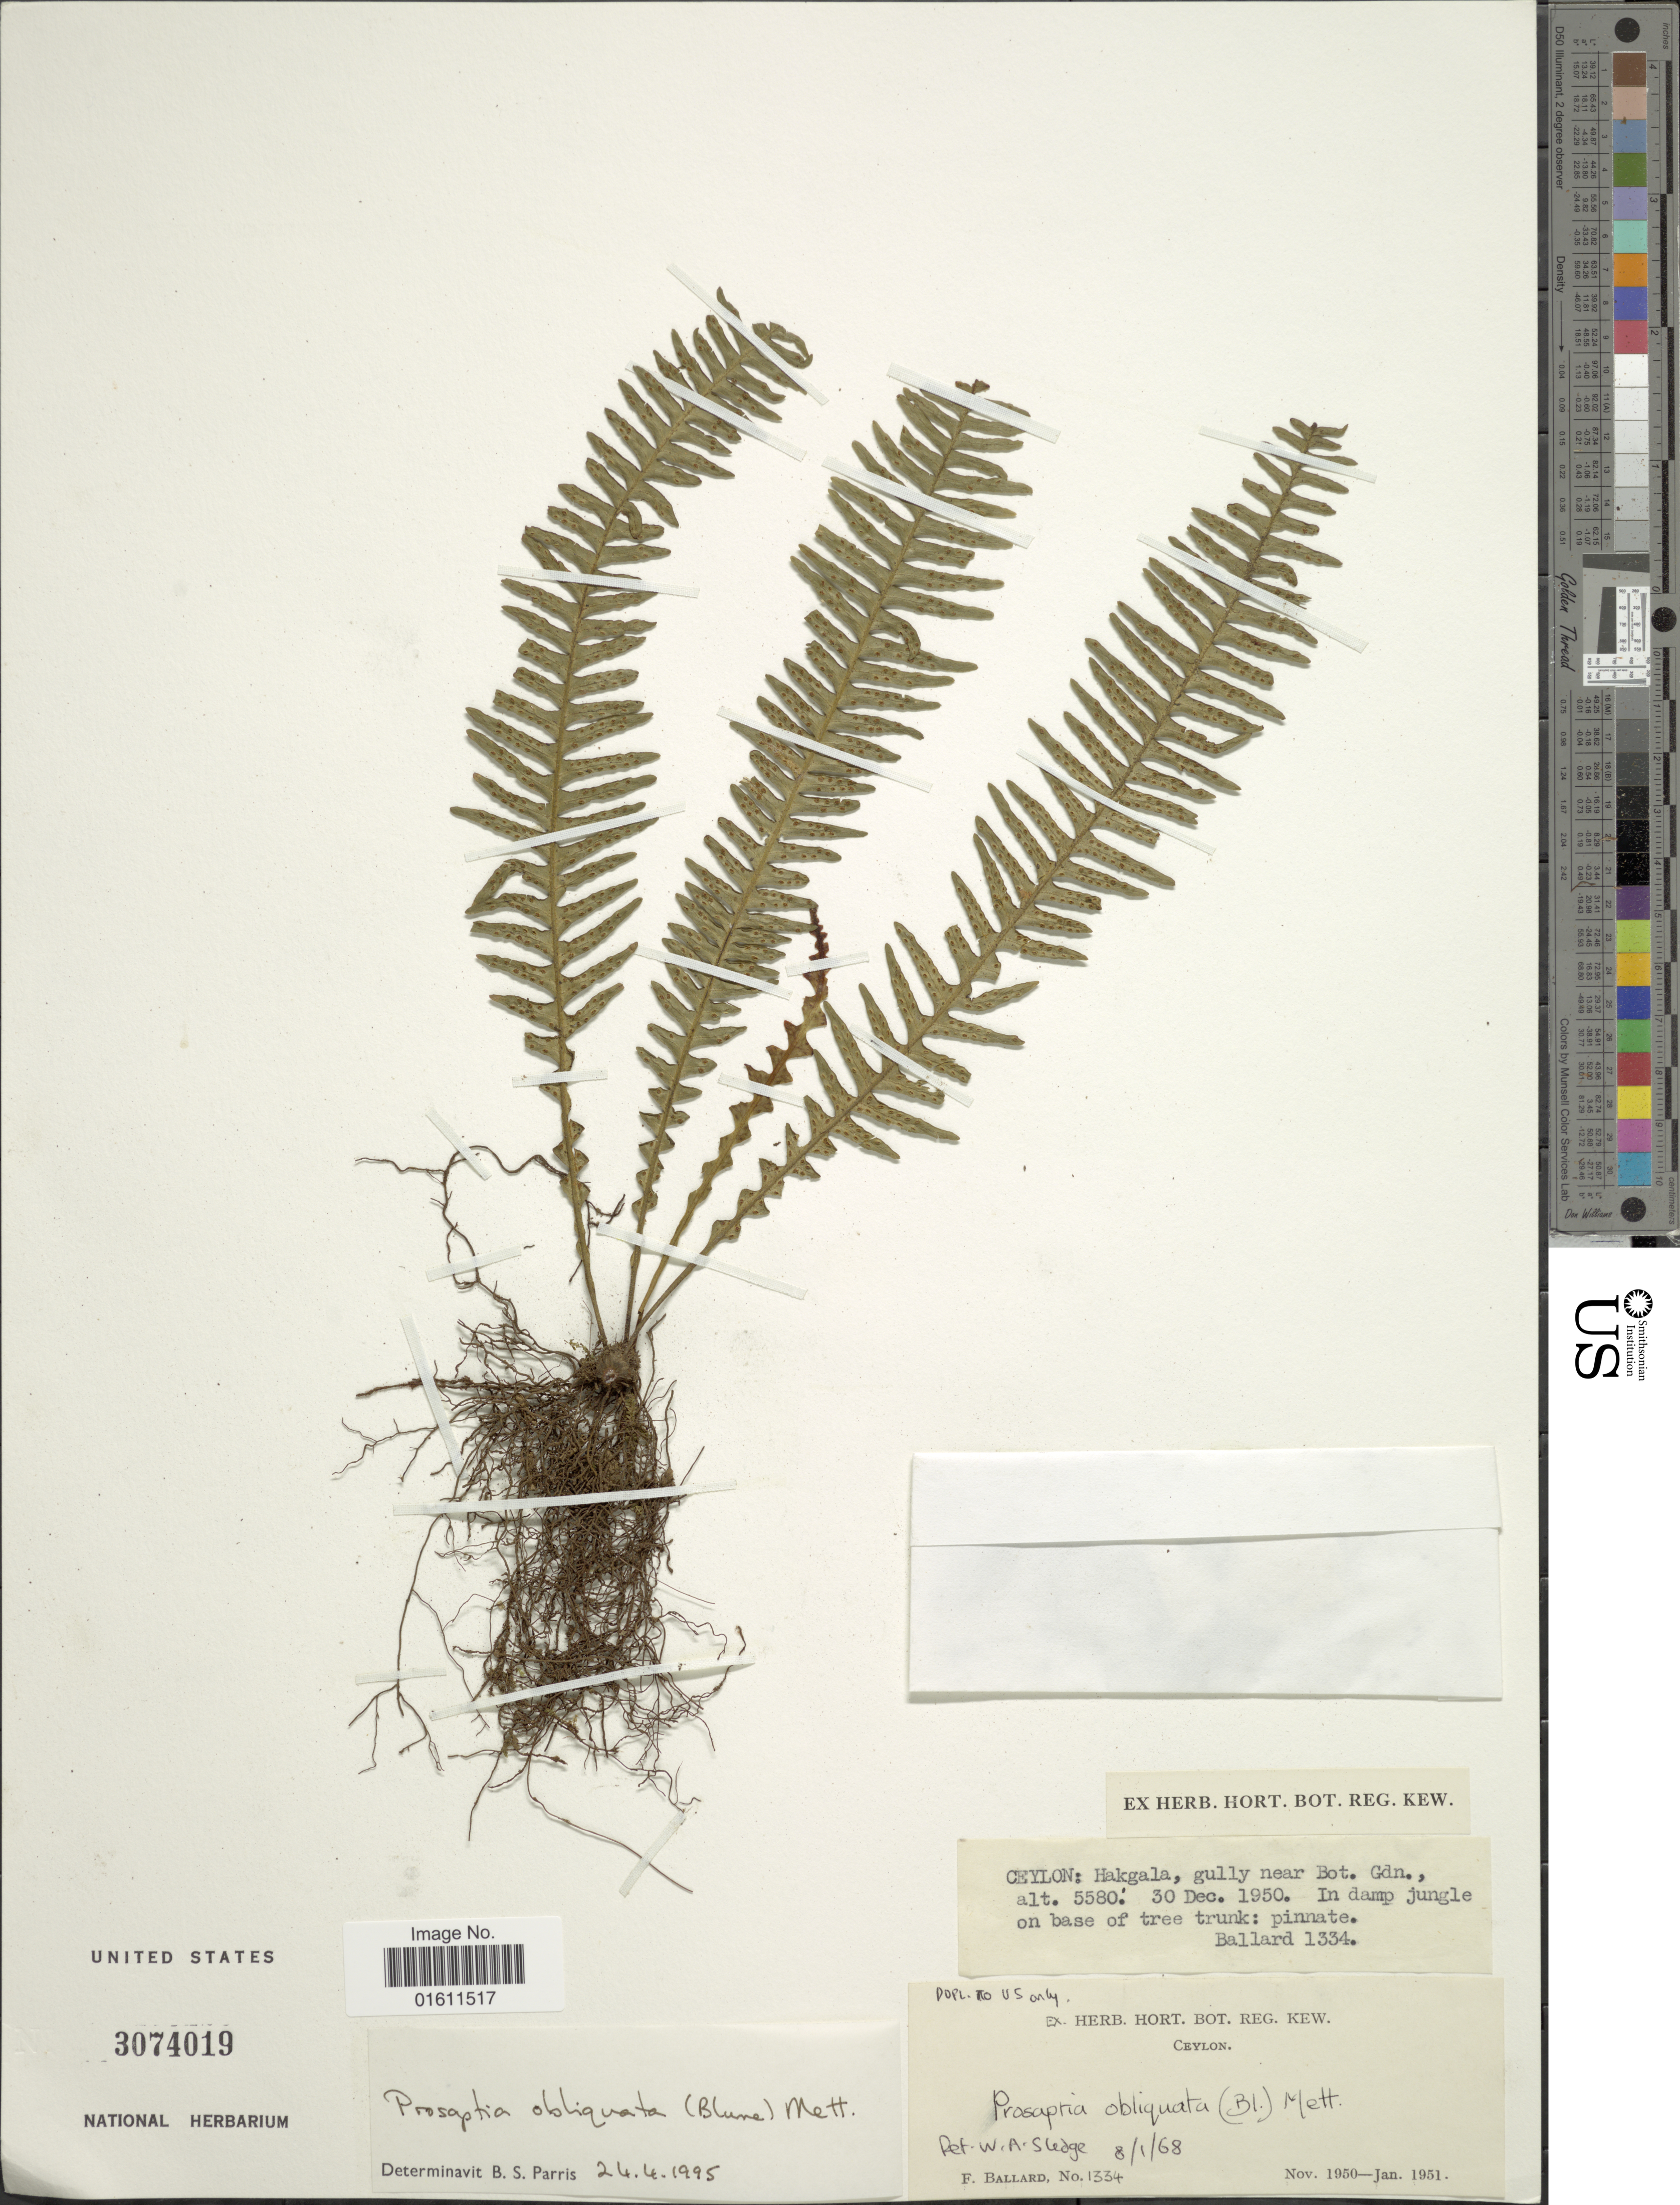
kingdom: Plantae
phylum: Tracheophyta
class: Polypodiopsida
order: Polypodiales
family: Polypodiaceae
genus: Prosaptia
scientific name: Prosaptia obliquata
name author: (Blume) Mett.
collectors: F. Ballard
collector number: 1334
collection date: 1950-12-30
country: Sri Lanka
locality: Ceylon: Hakgala, gully near Bot. Gdn.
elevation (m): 1701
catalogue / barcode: US 3074019